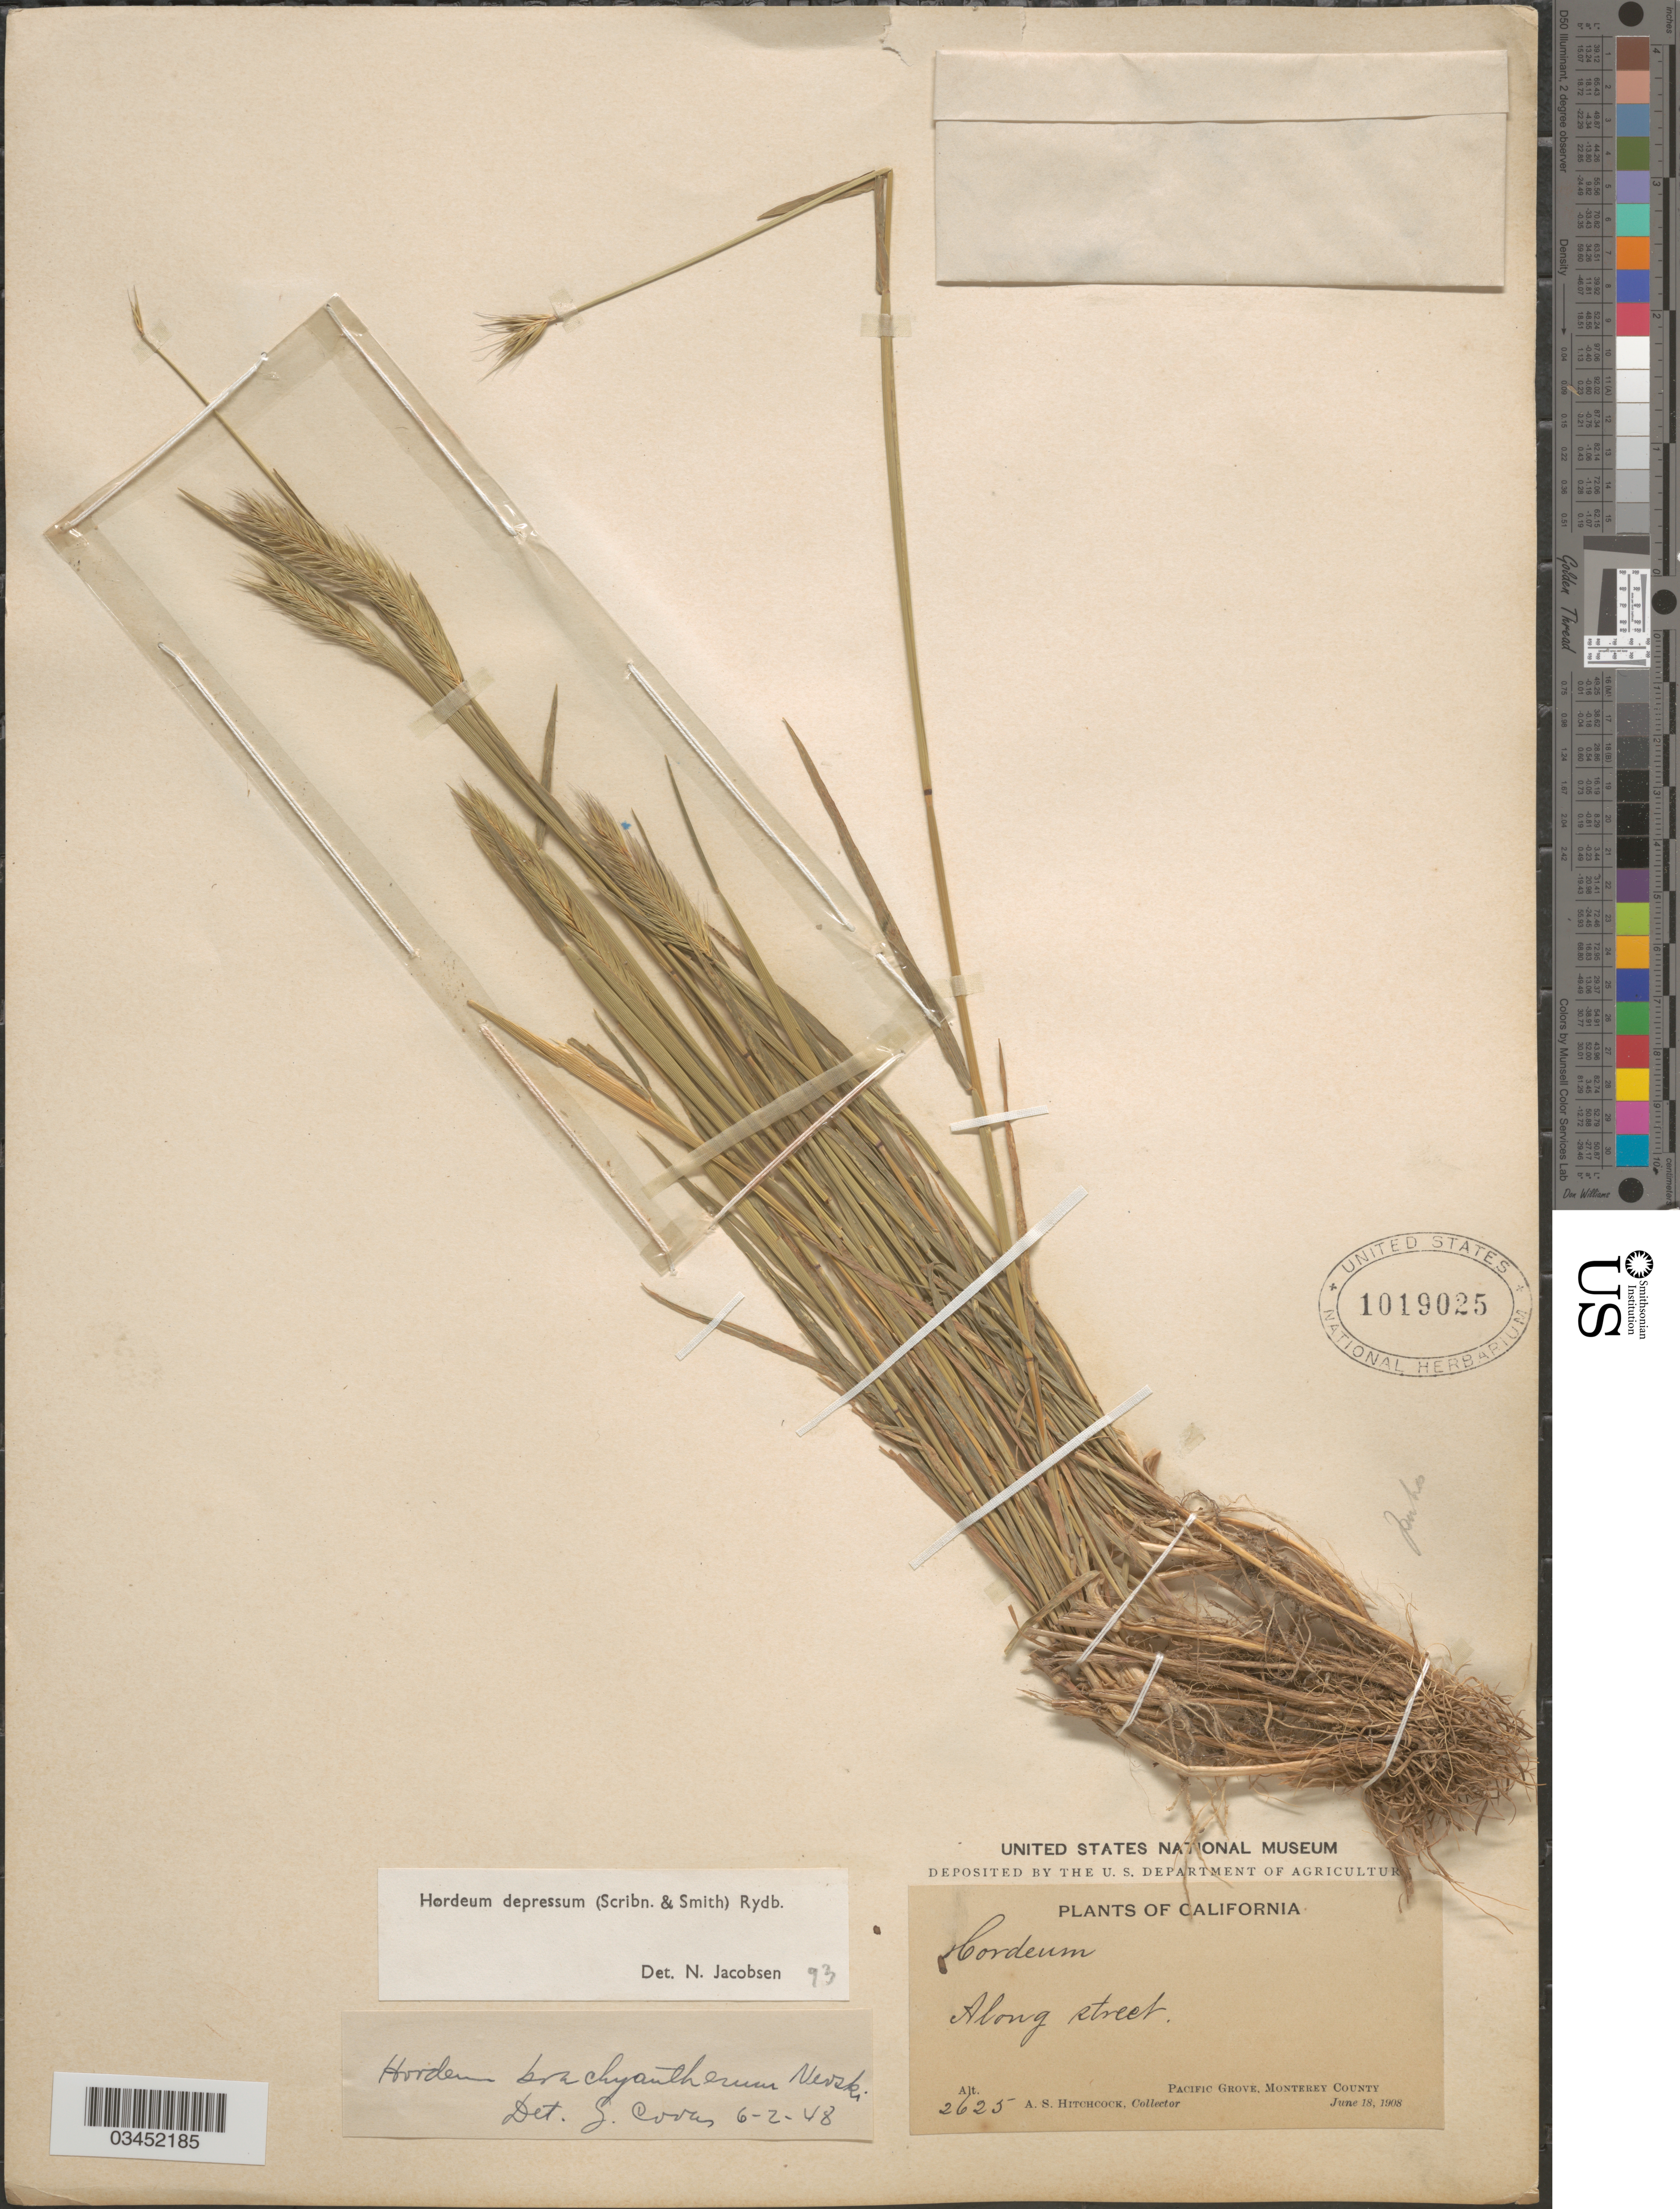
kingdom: Plantae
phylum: Tracheophyta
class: Liliopsida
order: Poales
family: Poaceae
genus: Hordeum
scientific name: Hordeum depressum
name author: (Scribn. & J.G. Sm.) Rydb.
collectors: A. S. Hitchcock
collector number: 2625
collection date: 1908-06-18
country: United States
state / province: California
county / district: Monterey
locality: Along street. Pacific Grove, Monterey County.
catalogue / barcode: US 1019025